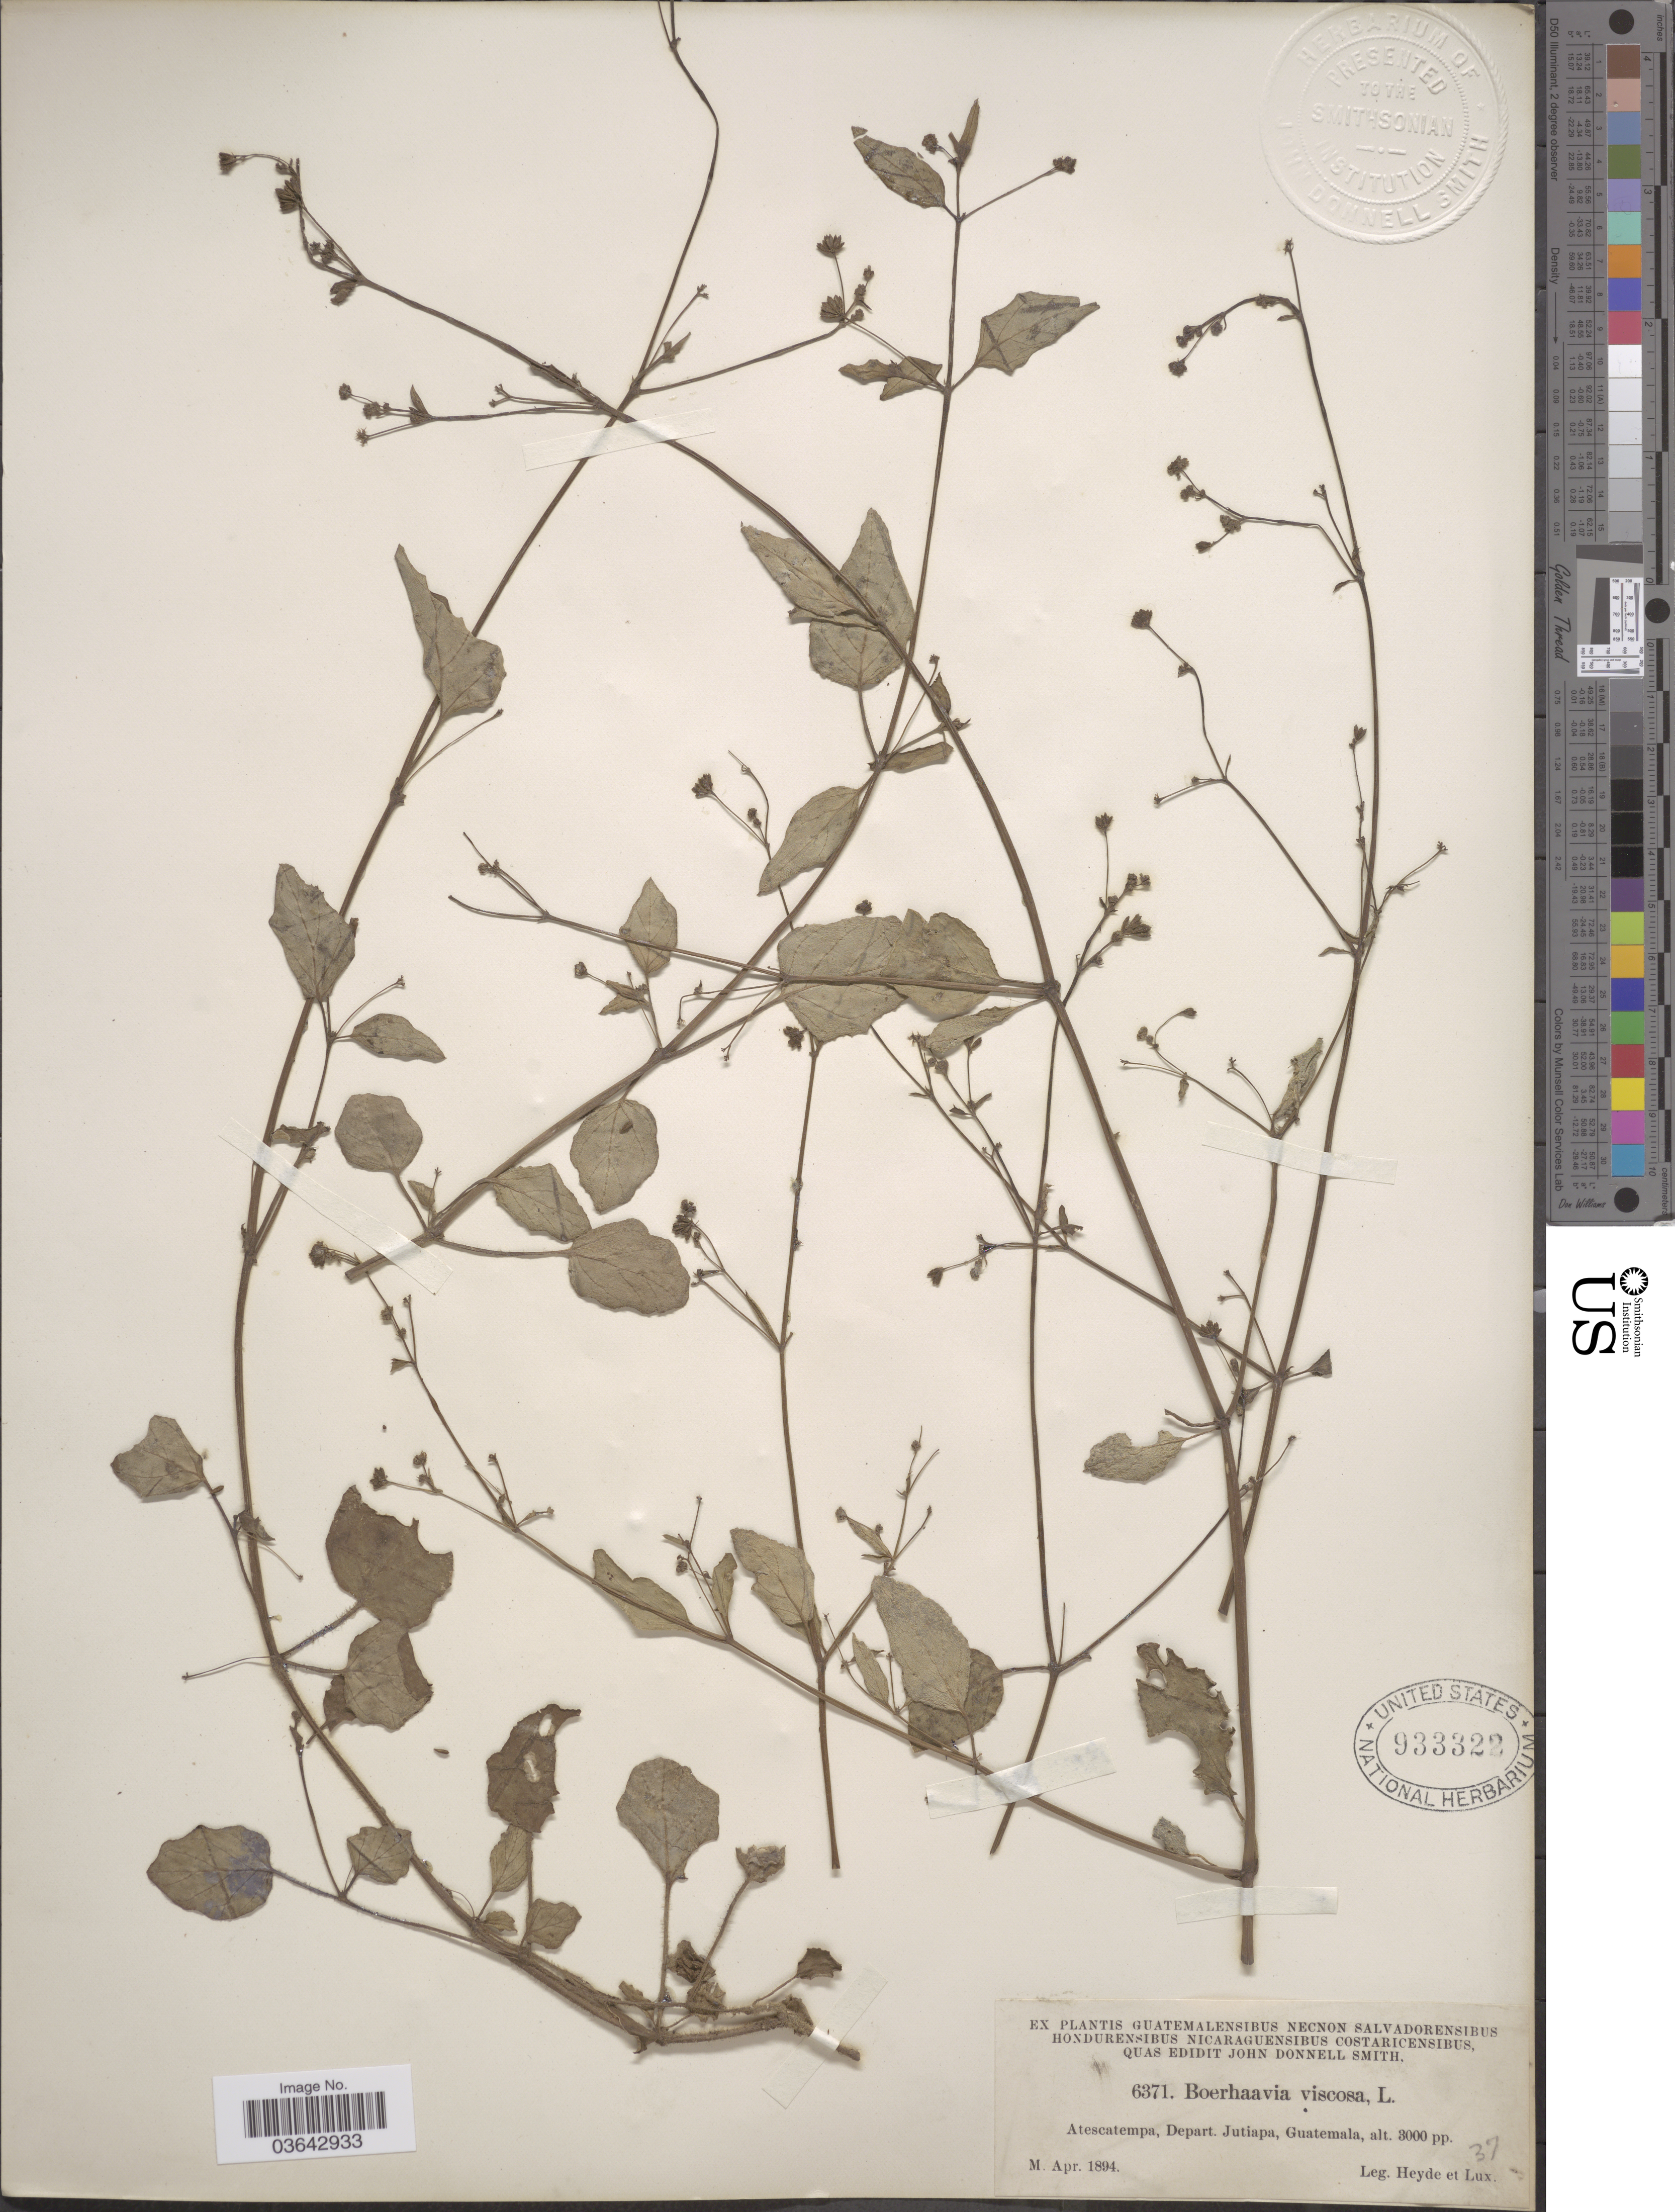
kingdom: Plantae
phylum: Tracheophyta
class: Magnoliopsida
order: Caryophyllales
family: Nyctaginaceae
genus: Boerhavia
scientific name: Boerhavia caribaea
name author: Jacq.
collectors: Heyde & Lux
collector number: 6371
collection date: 1894-04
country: Guatemala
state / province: Jutiapa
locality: Atescatempa, Depart. Jutiapa.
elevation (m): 914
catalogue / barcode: US 933322